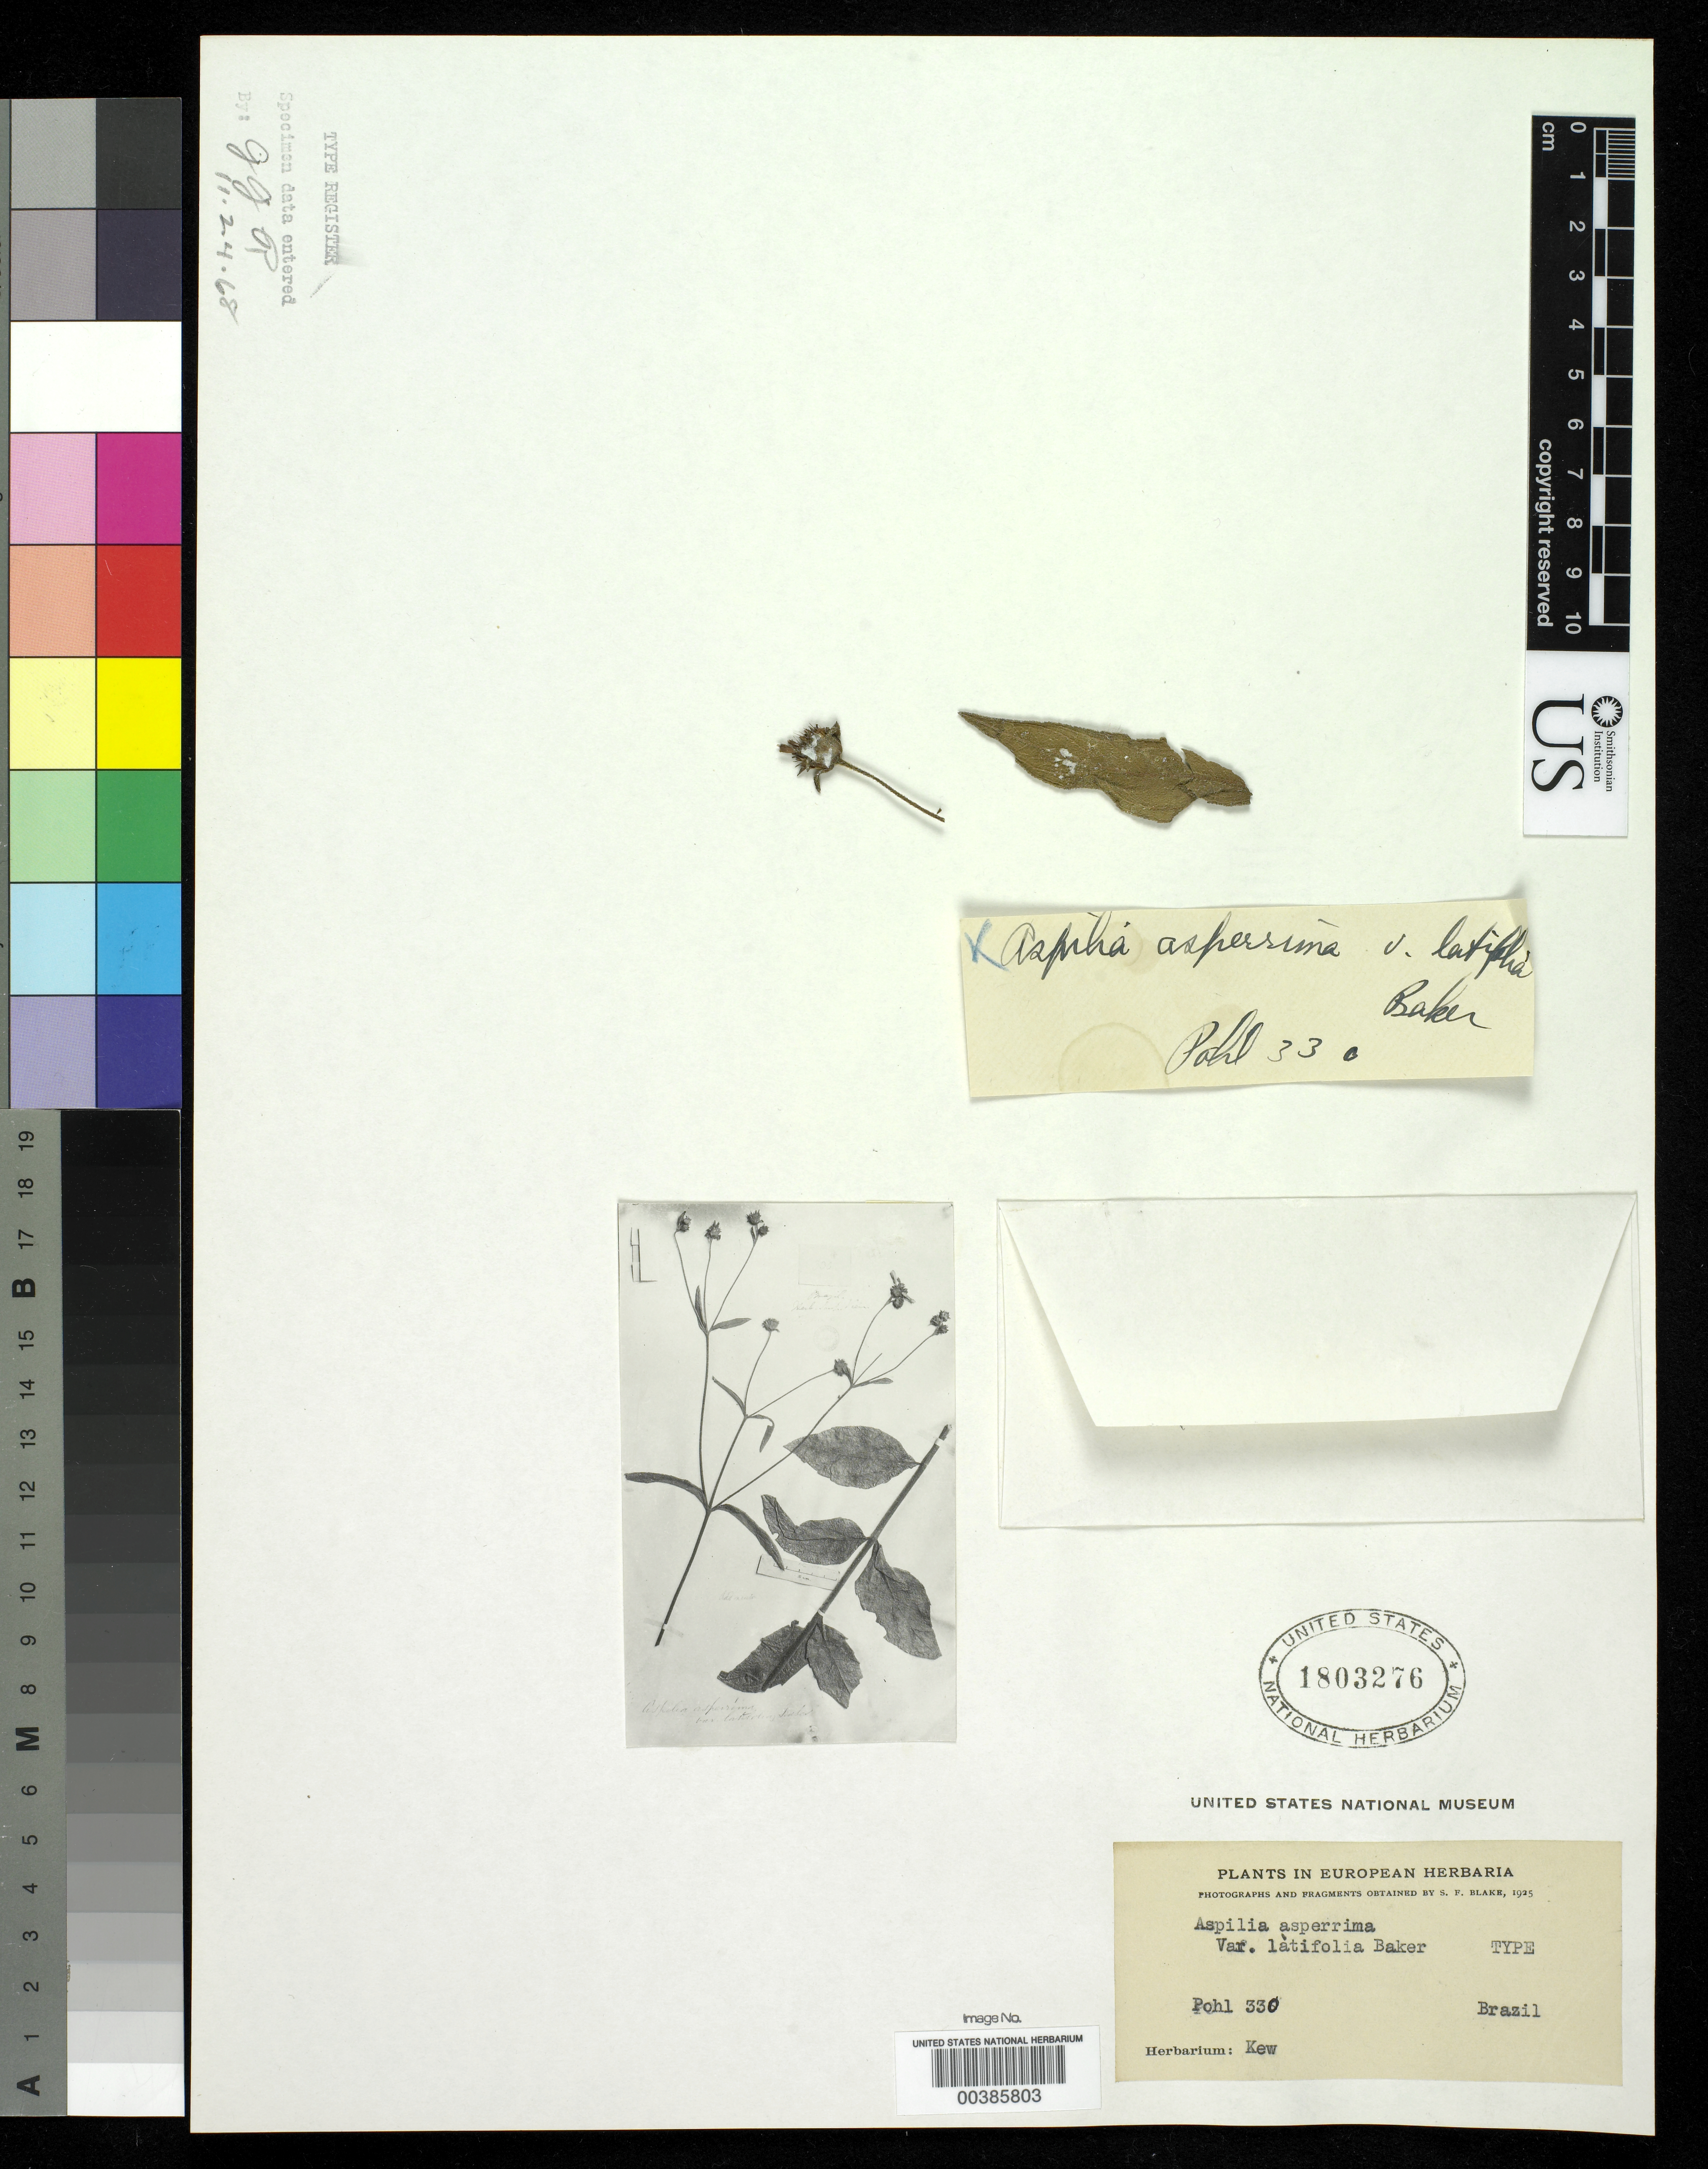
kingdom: Plantae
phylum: Tracheophyta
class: Magnoliopsida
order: Asterales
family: Asteraceae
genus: Aspilia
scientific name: Aspilia asperrima var. latifolia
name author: Baker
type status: Type Fragment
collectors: J. B. E. Pohl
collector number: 330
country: Brazil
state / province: Minas Gerais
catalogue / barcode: US 1803276